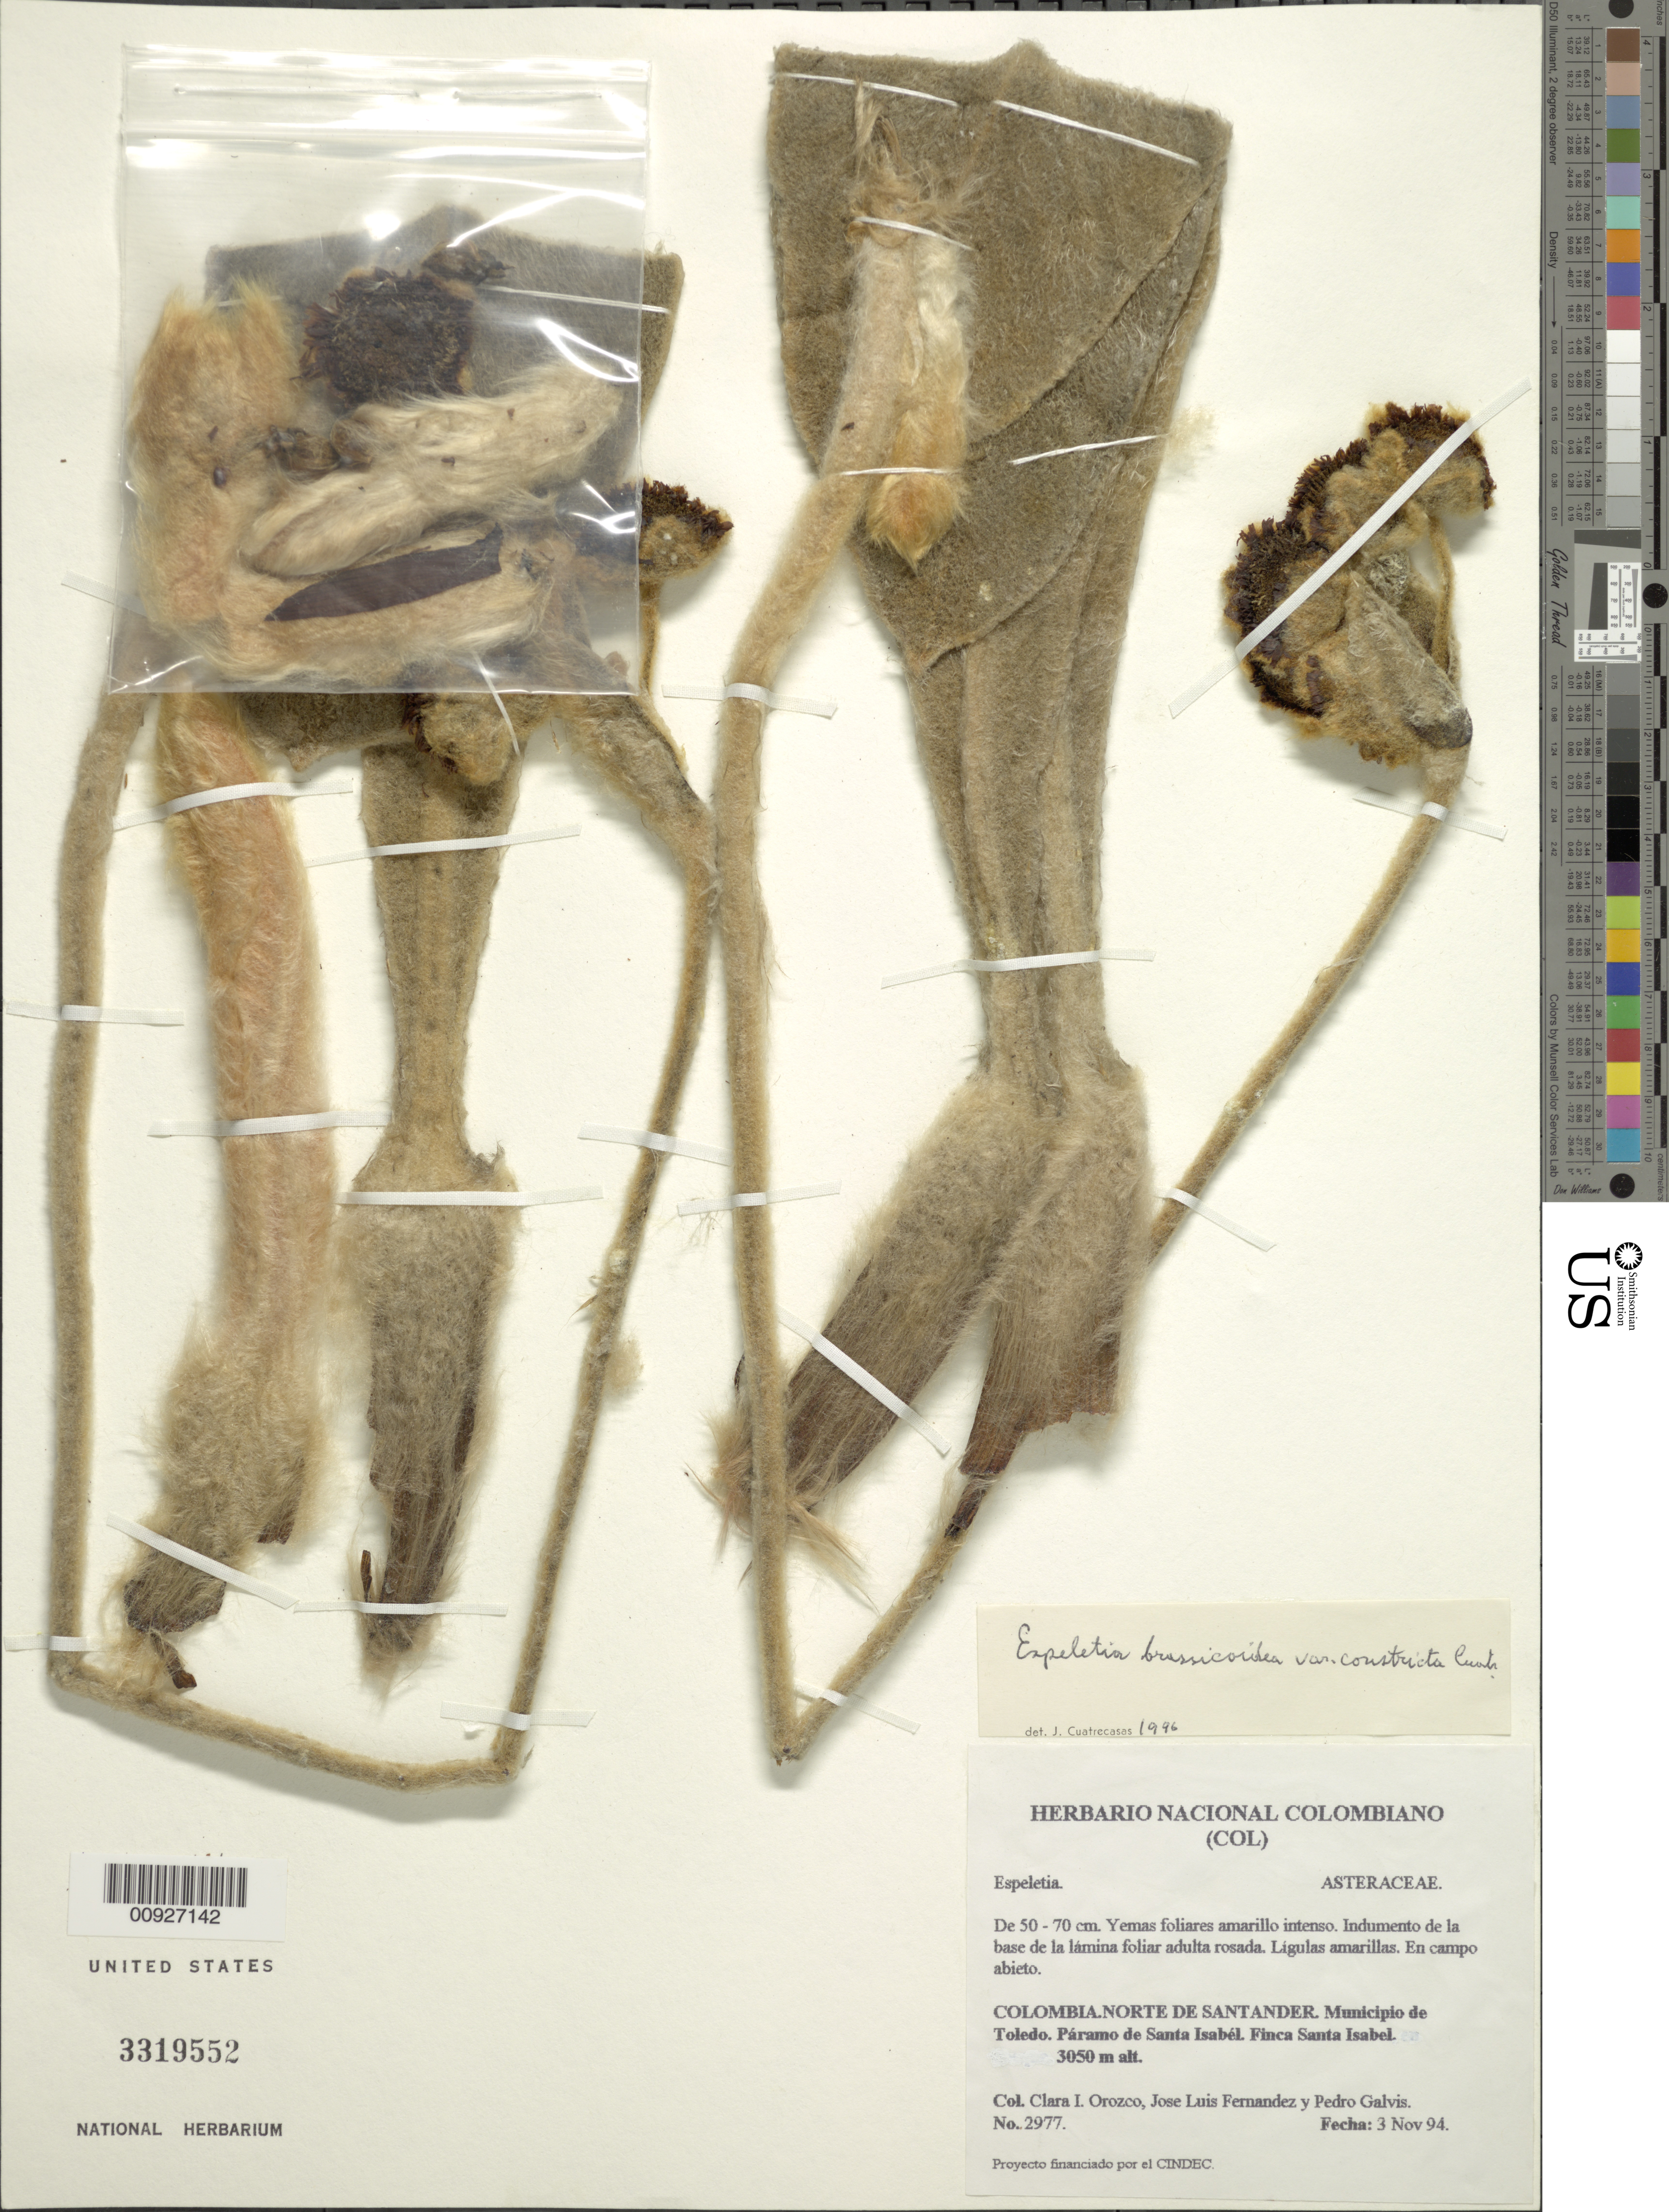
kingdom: Plantae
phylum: Tracheophyta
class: Magnoliopsida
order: Asterales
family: Asteraceae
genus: Espeletia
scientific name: Espeletia brassicoidea f. constricta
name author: Cuatrec.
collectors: C. I. Orozco, J. Fernandez & P. Galvis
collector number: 2977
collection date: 1994-11-03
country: Colombia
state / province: Norte de Santander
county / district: Toledo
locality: P. de Santa Isabel. Finca Santa Isabel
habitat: En campo abierto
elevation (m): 3050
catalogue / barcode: US 3319552